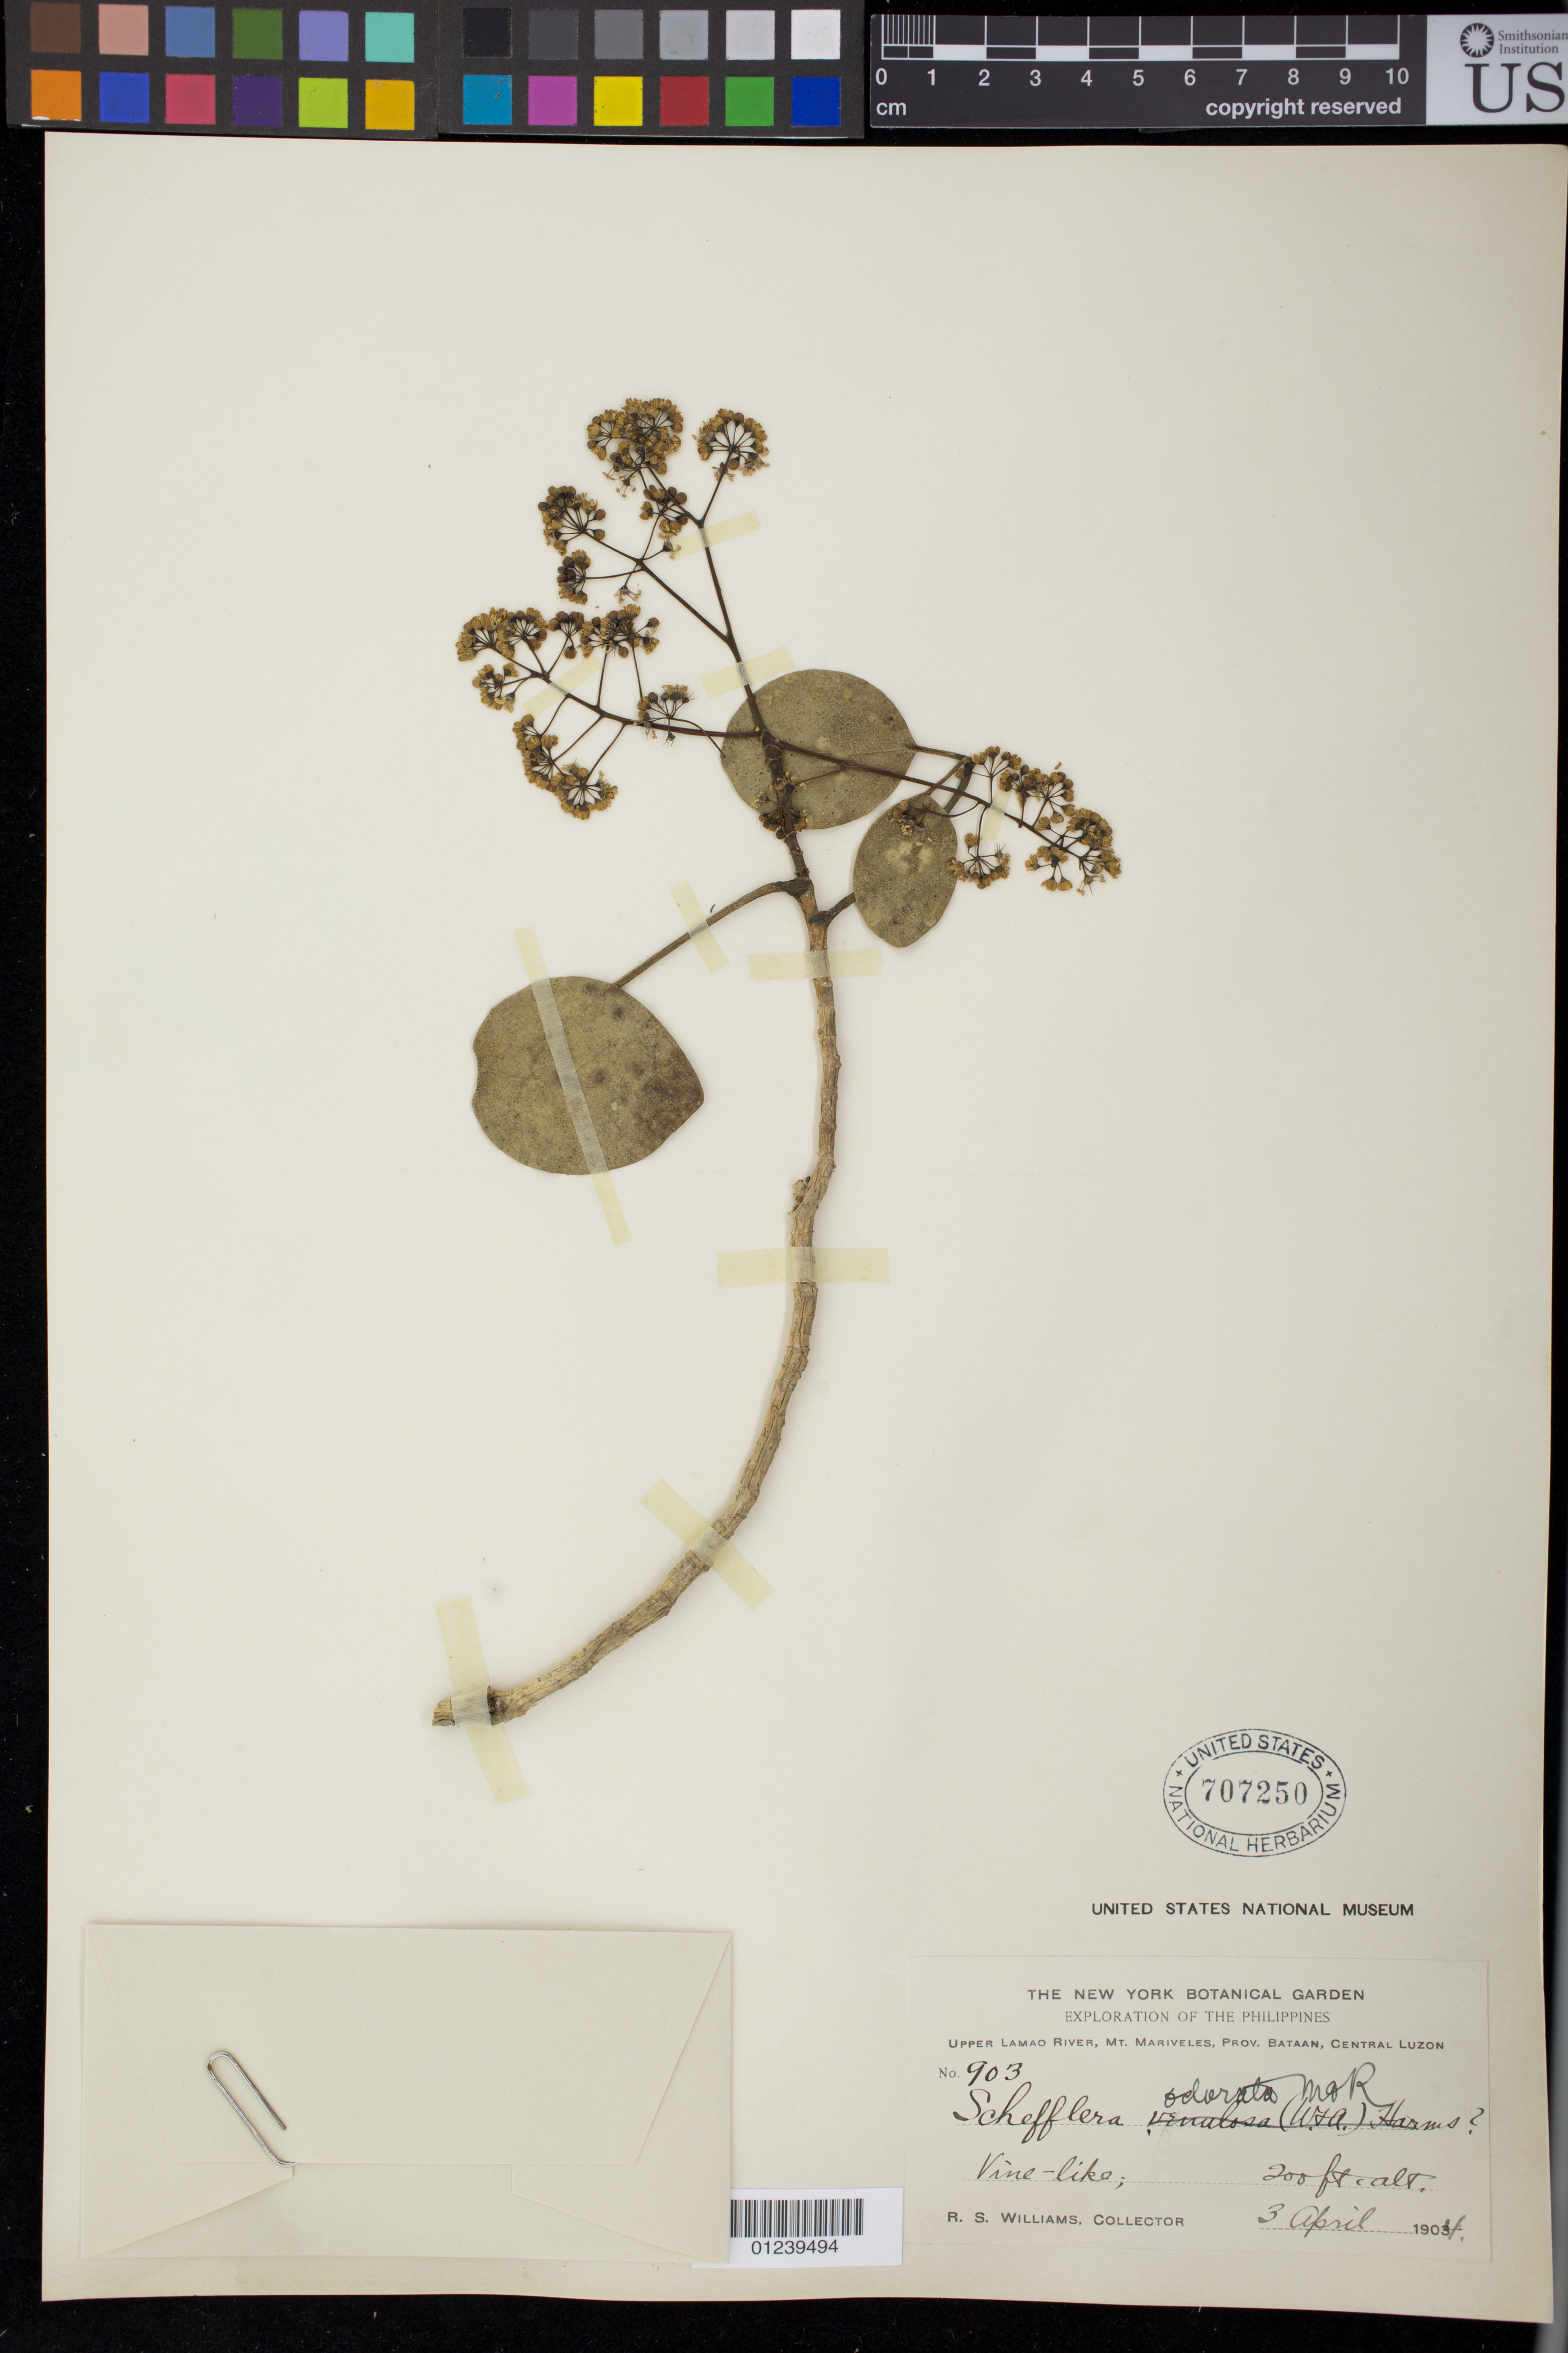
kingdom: Plantae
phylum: Tracheophyta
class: Magnoliopsida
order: Apiales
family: Araliaceae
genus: Schefflera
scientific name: Schefflera odorata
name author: (Blanco) Merr. & Rolfe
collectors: R. S. Williams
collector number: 903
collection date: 1904-04-03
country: Philippines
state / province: Central Luzon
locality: Upper Lamao River, Mt. Mariveles, Prov. Bataan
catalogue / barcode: US 707250